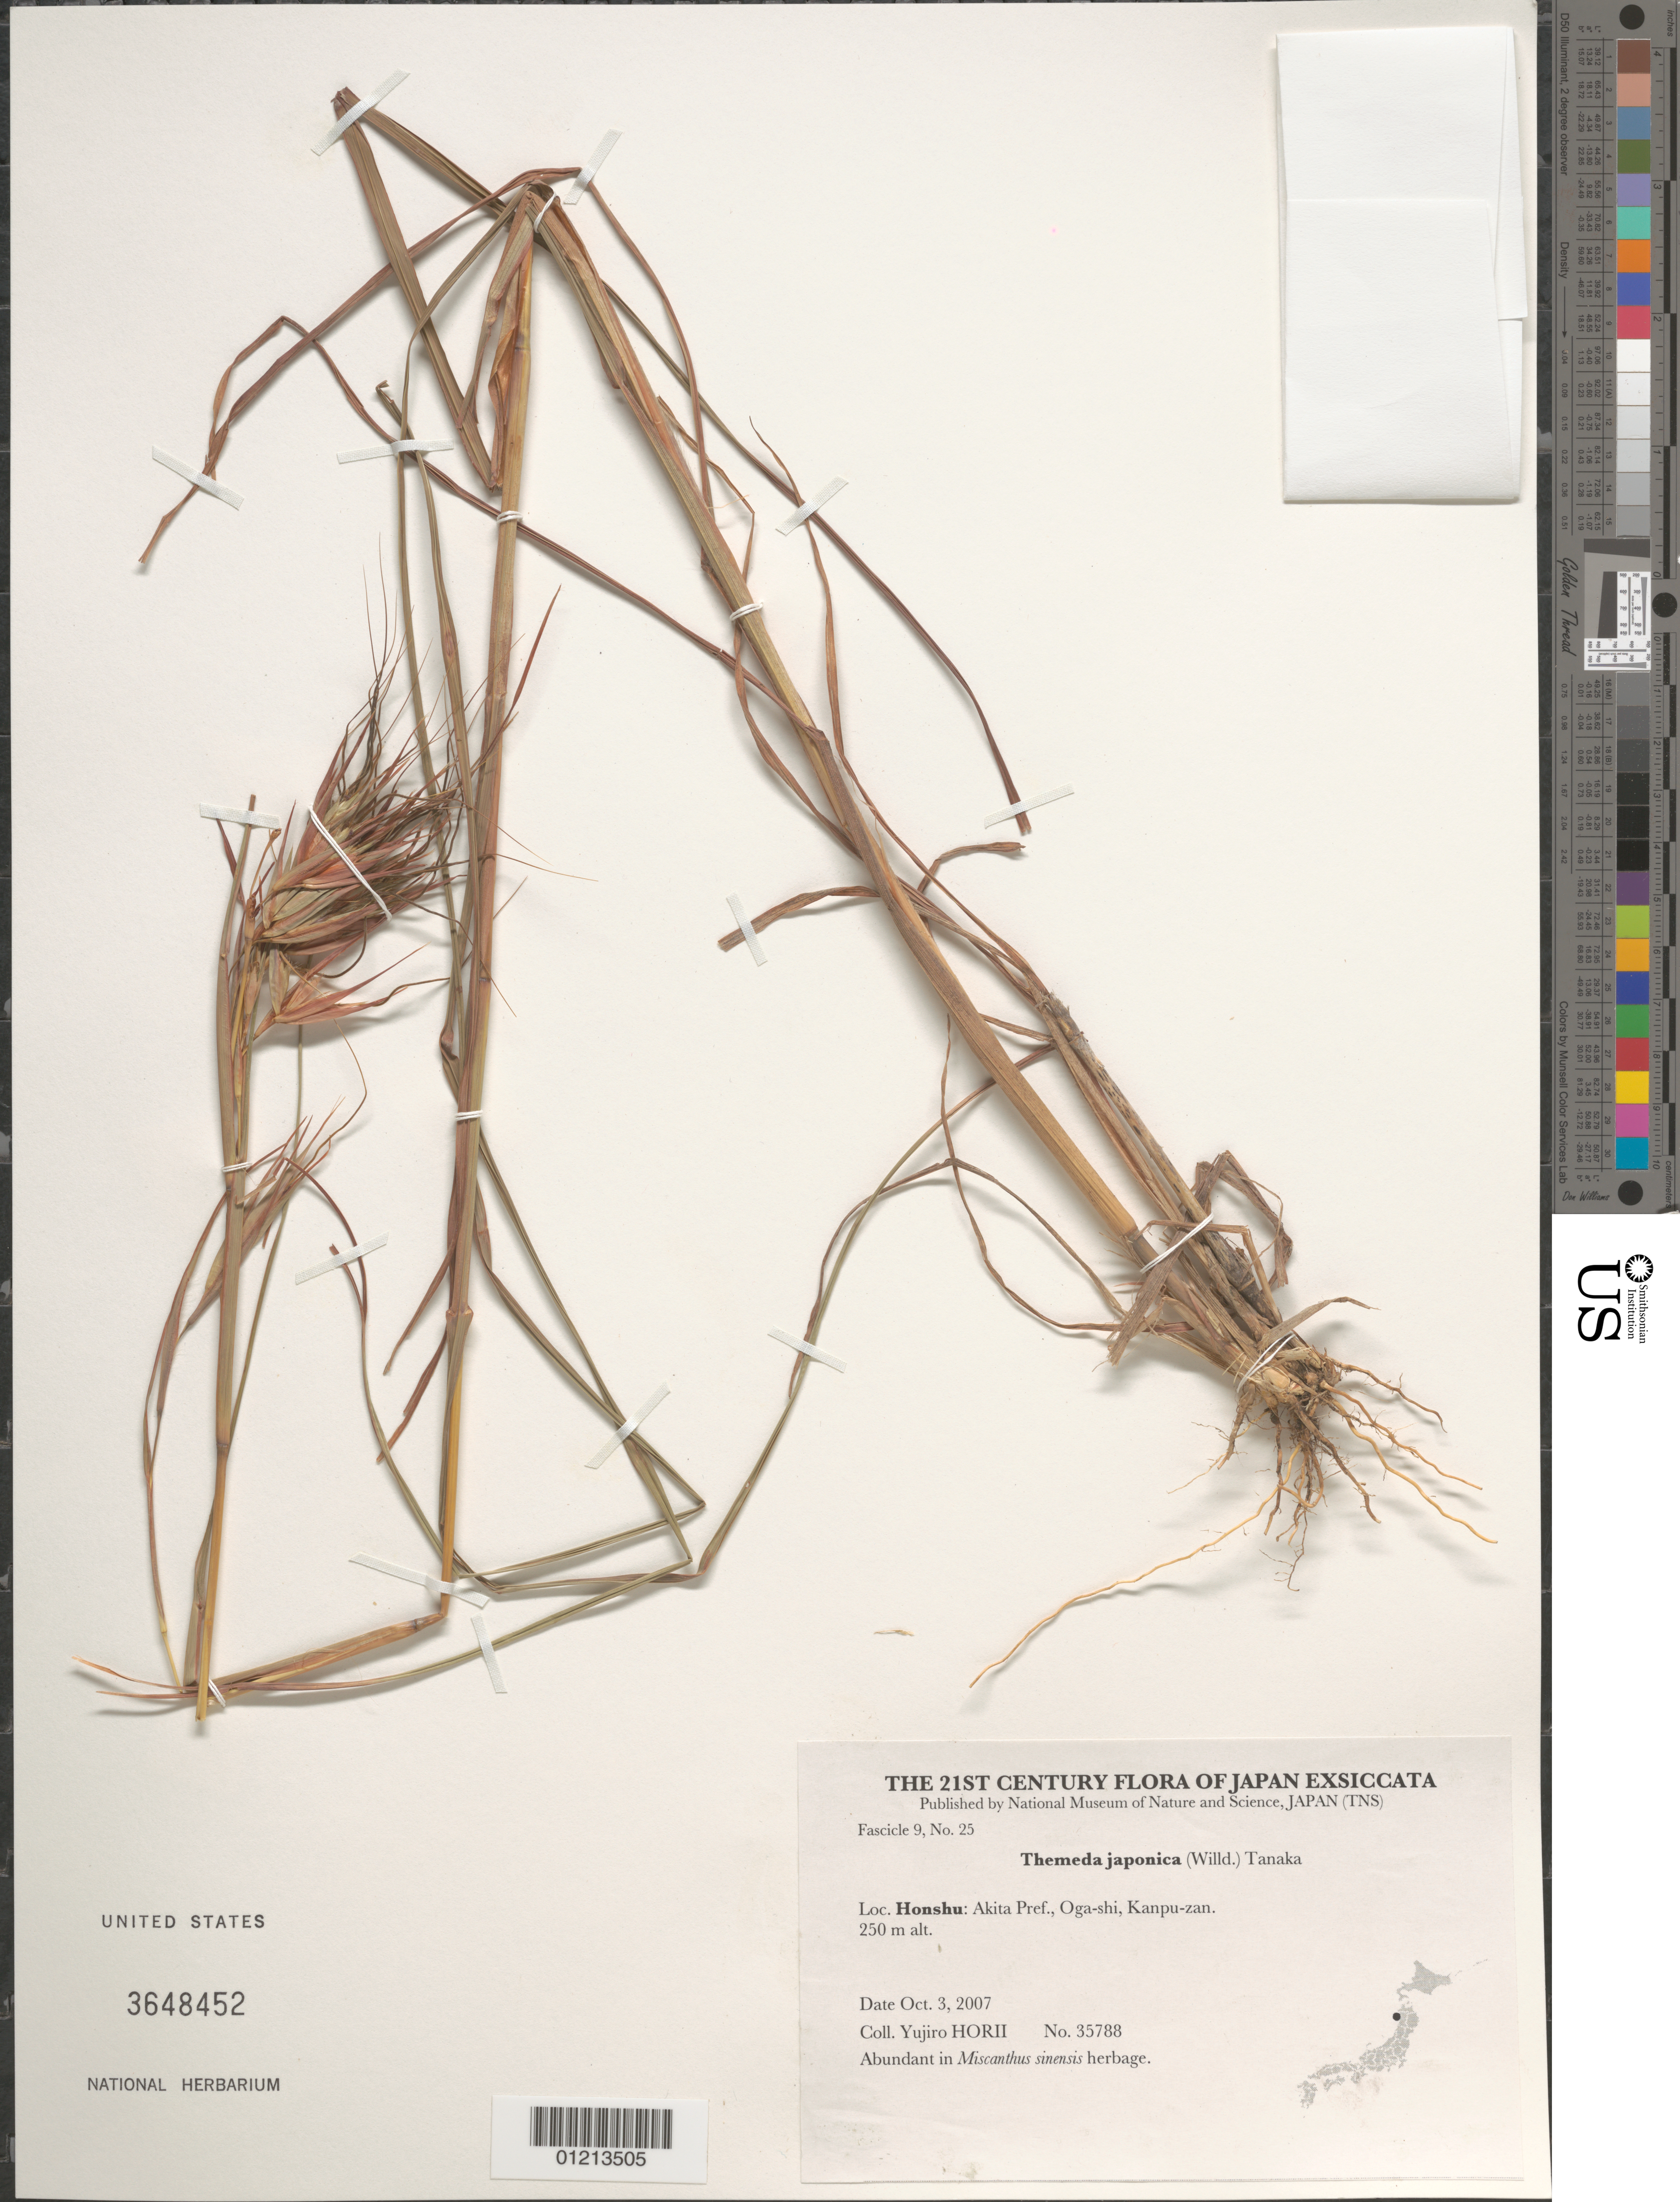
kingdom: Plantae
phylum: Tracheophyta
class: Liliopsida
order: Poales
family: Poaceae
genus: Themeda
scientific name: Themeda japonica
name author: (Willd.) Tanaka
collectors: Y. Horii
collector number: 35788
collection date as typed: Oct. 3, 2007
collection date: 2007-10-03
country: Japan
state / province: Akita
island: Honshu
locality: Oga-shi, Kanpu-zan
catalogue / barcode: US 3648452